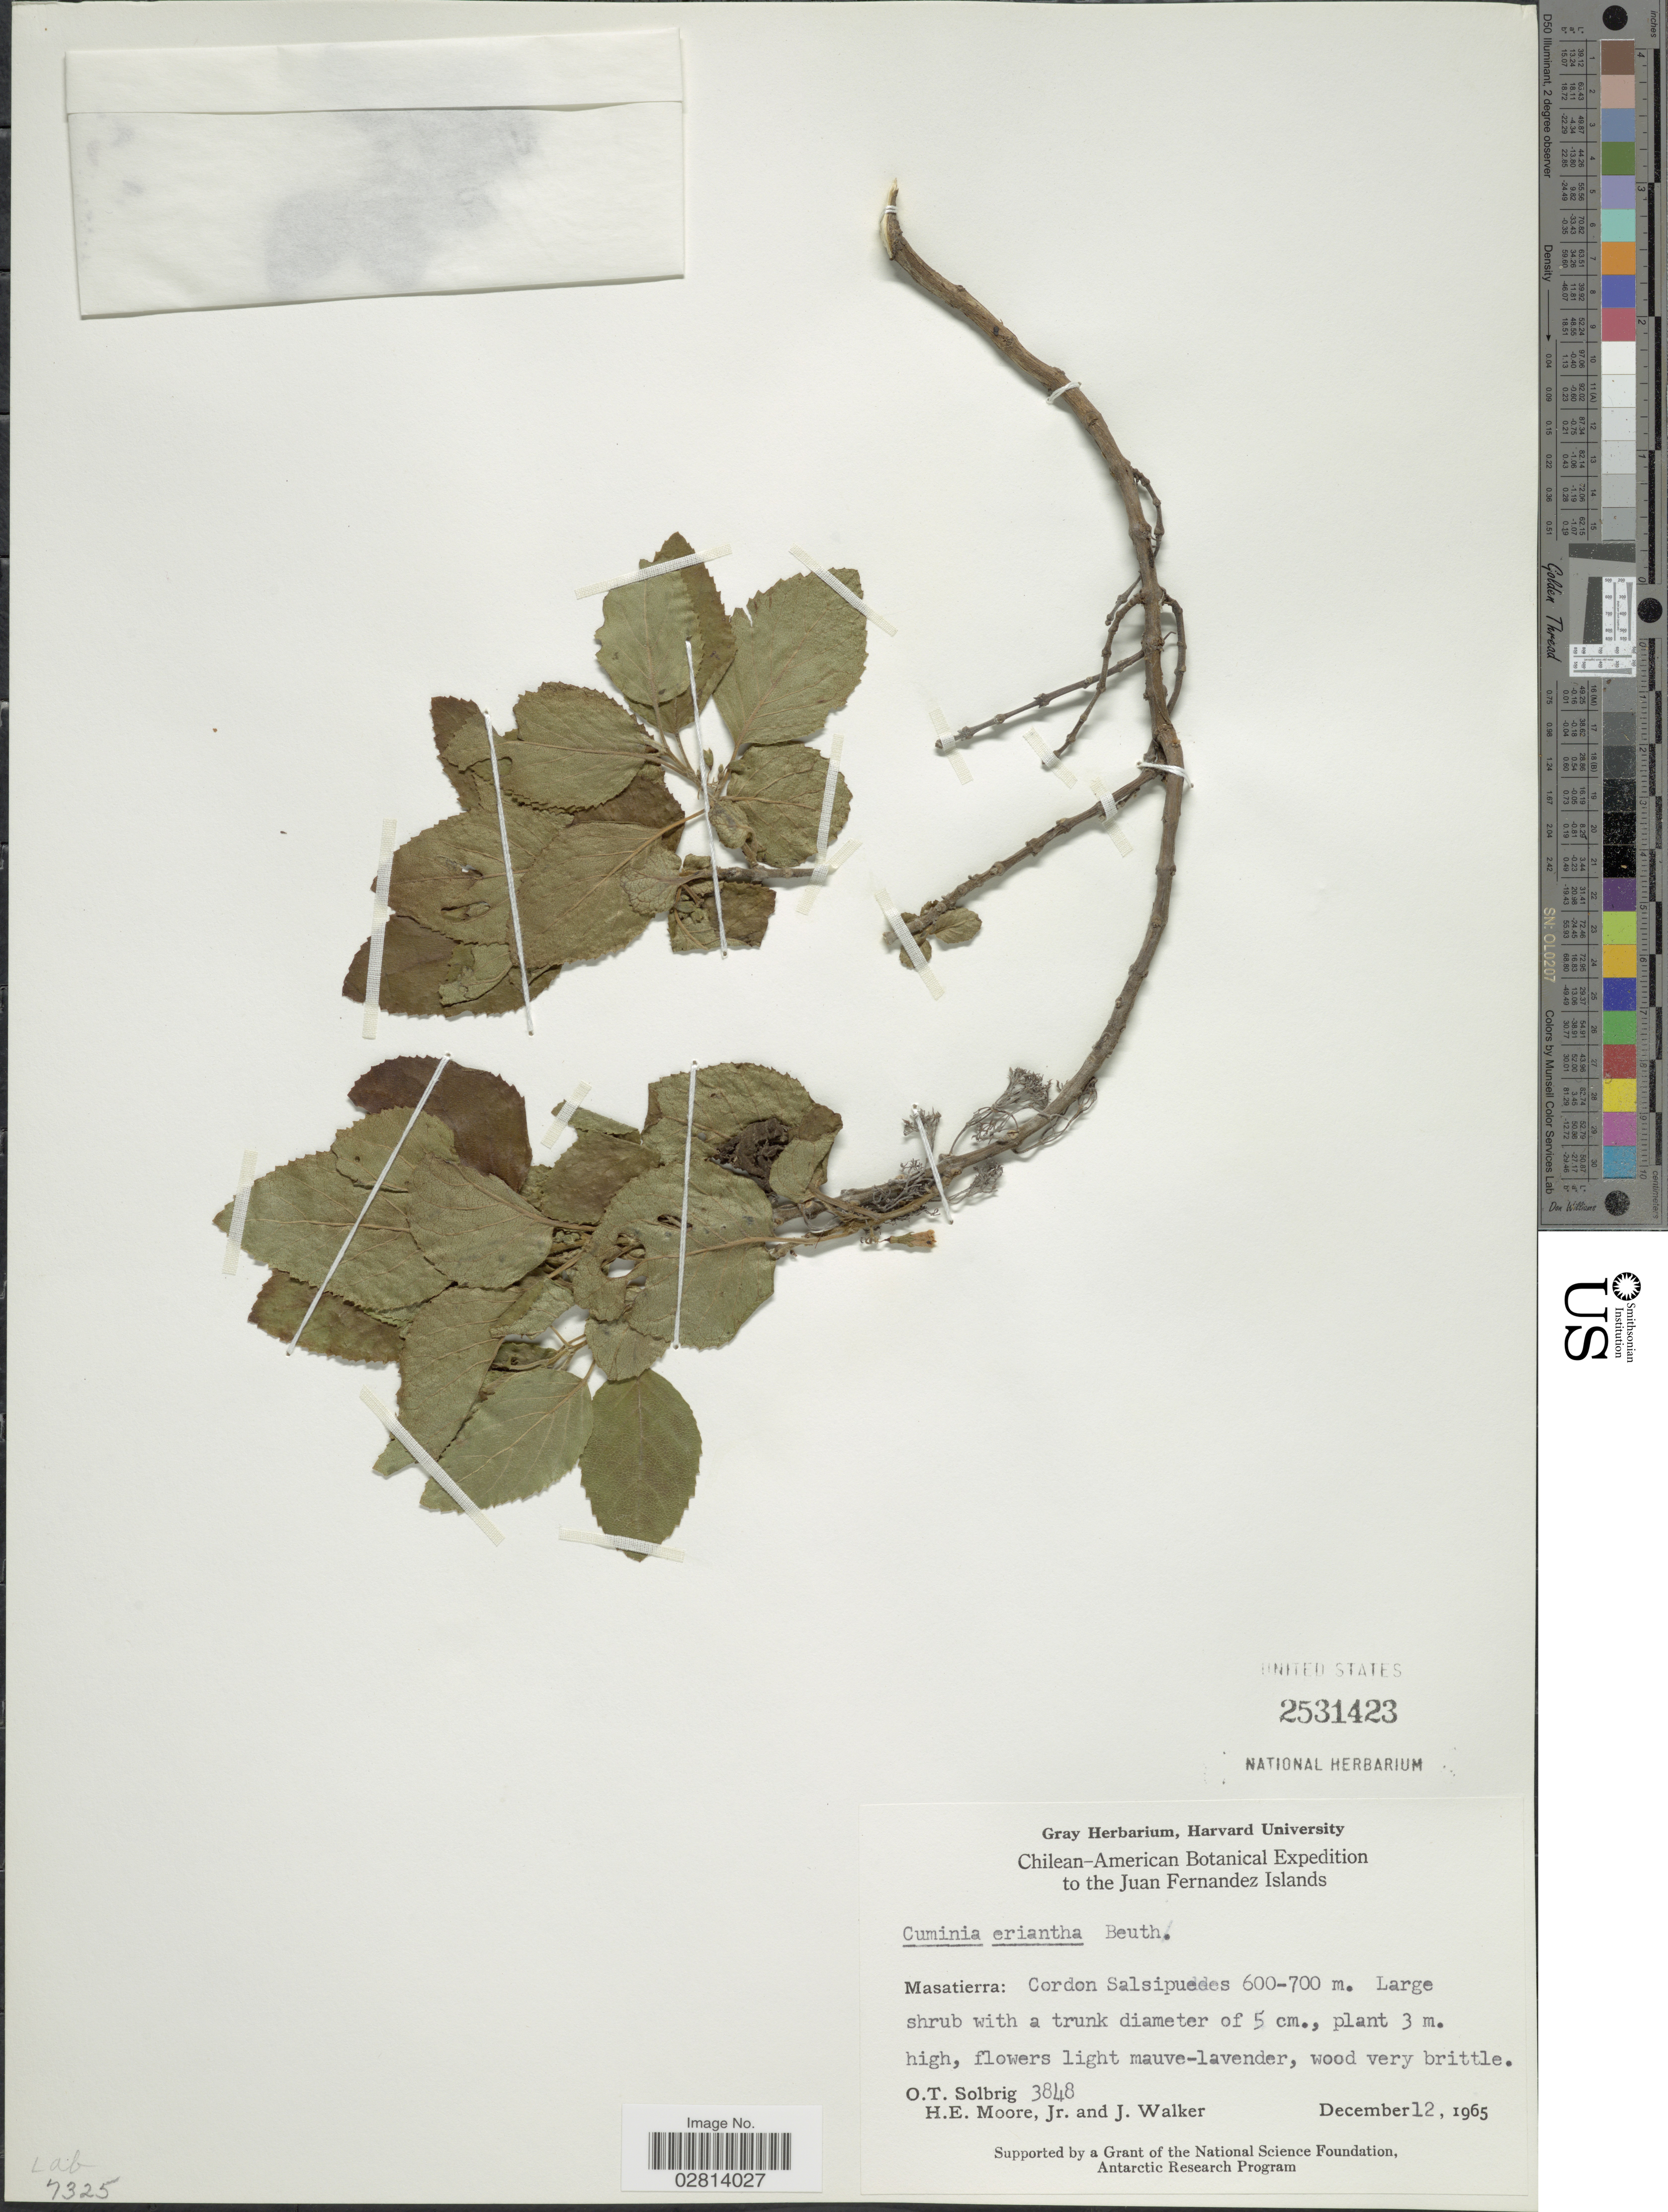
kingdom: Plantae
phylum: Tracheophyta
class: Magnoliopsida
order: Lamiales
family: Lamiaceae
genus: Cuminia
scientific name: Cuminia eriantha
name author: (Benth.) Benth.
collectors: O. T. Solbrig, H. Moore & J. Walker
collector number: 3848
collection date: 1965-12-12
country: Chile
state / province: Valparaíso (V)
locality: Juan Fernandez Islands, Masatierra: Cordon Salsipuedes.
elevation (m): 600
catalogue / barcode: US 2531423